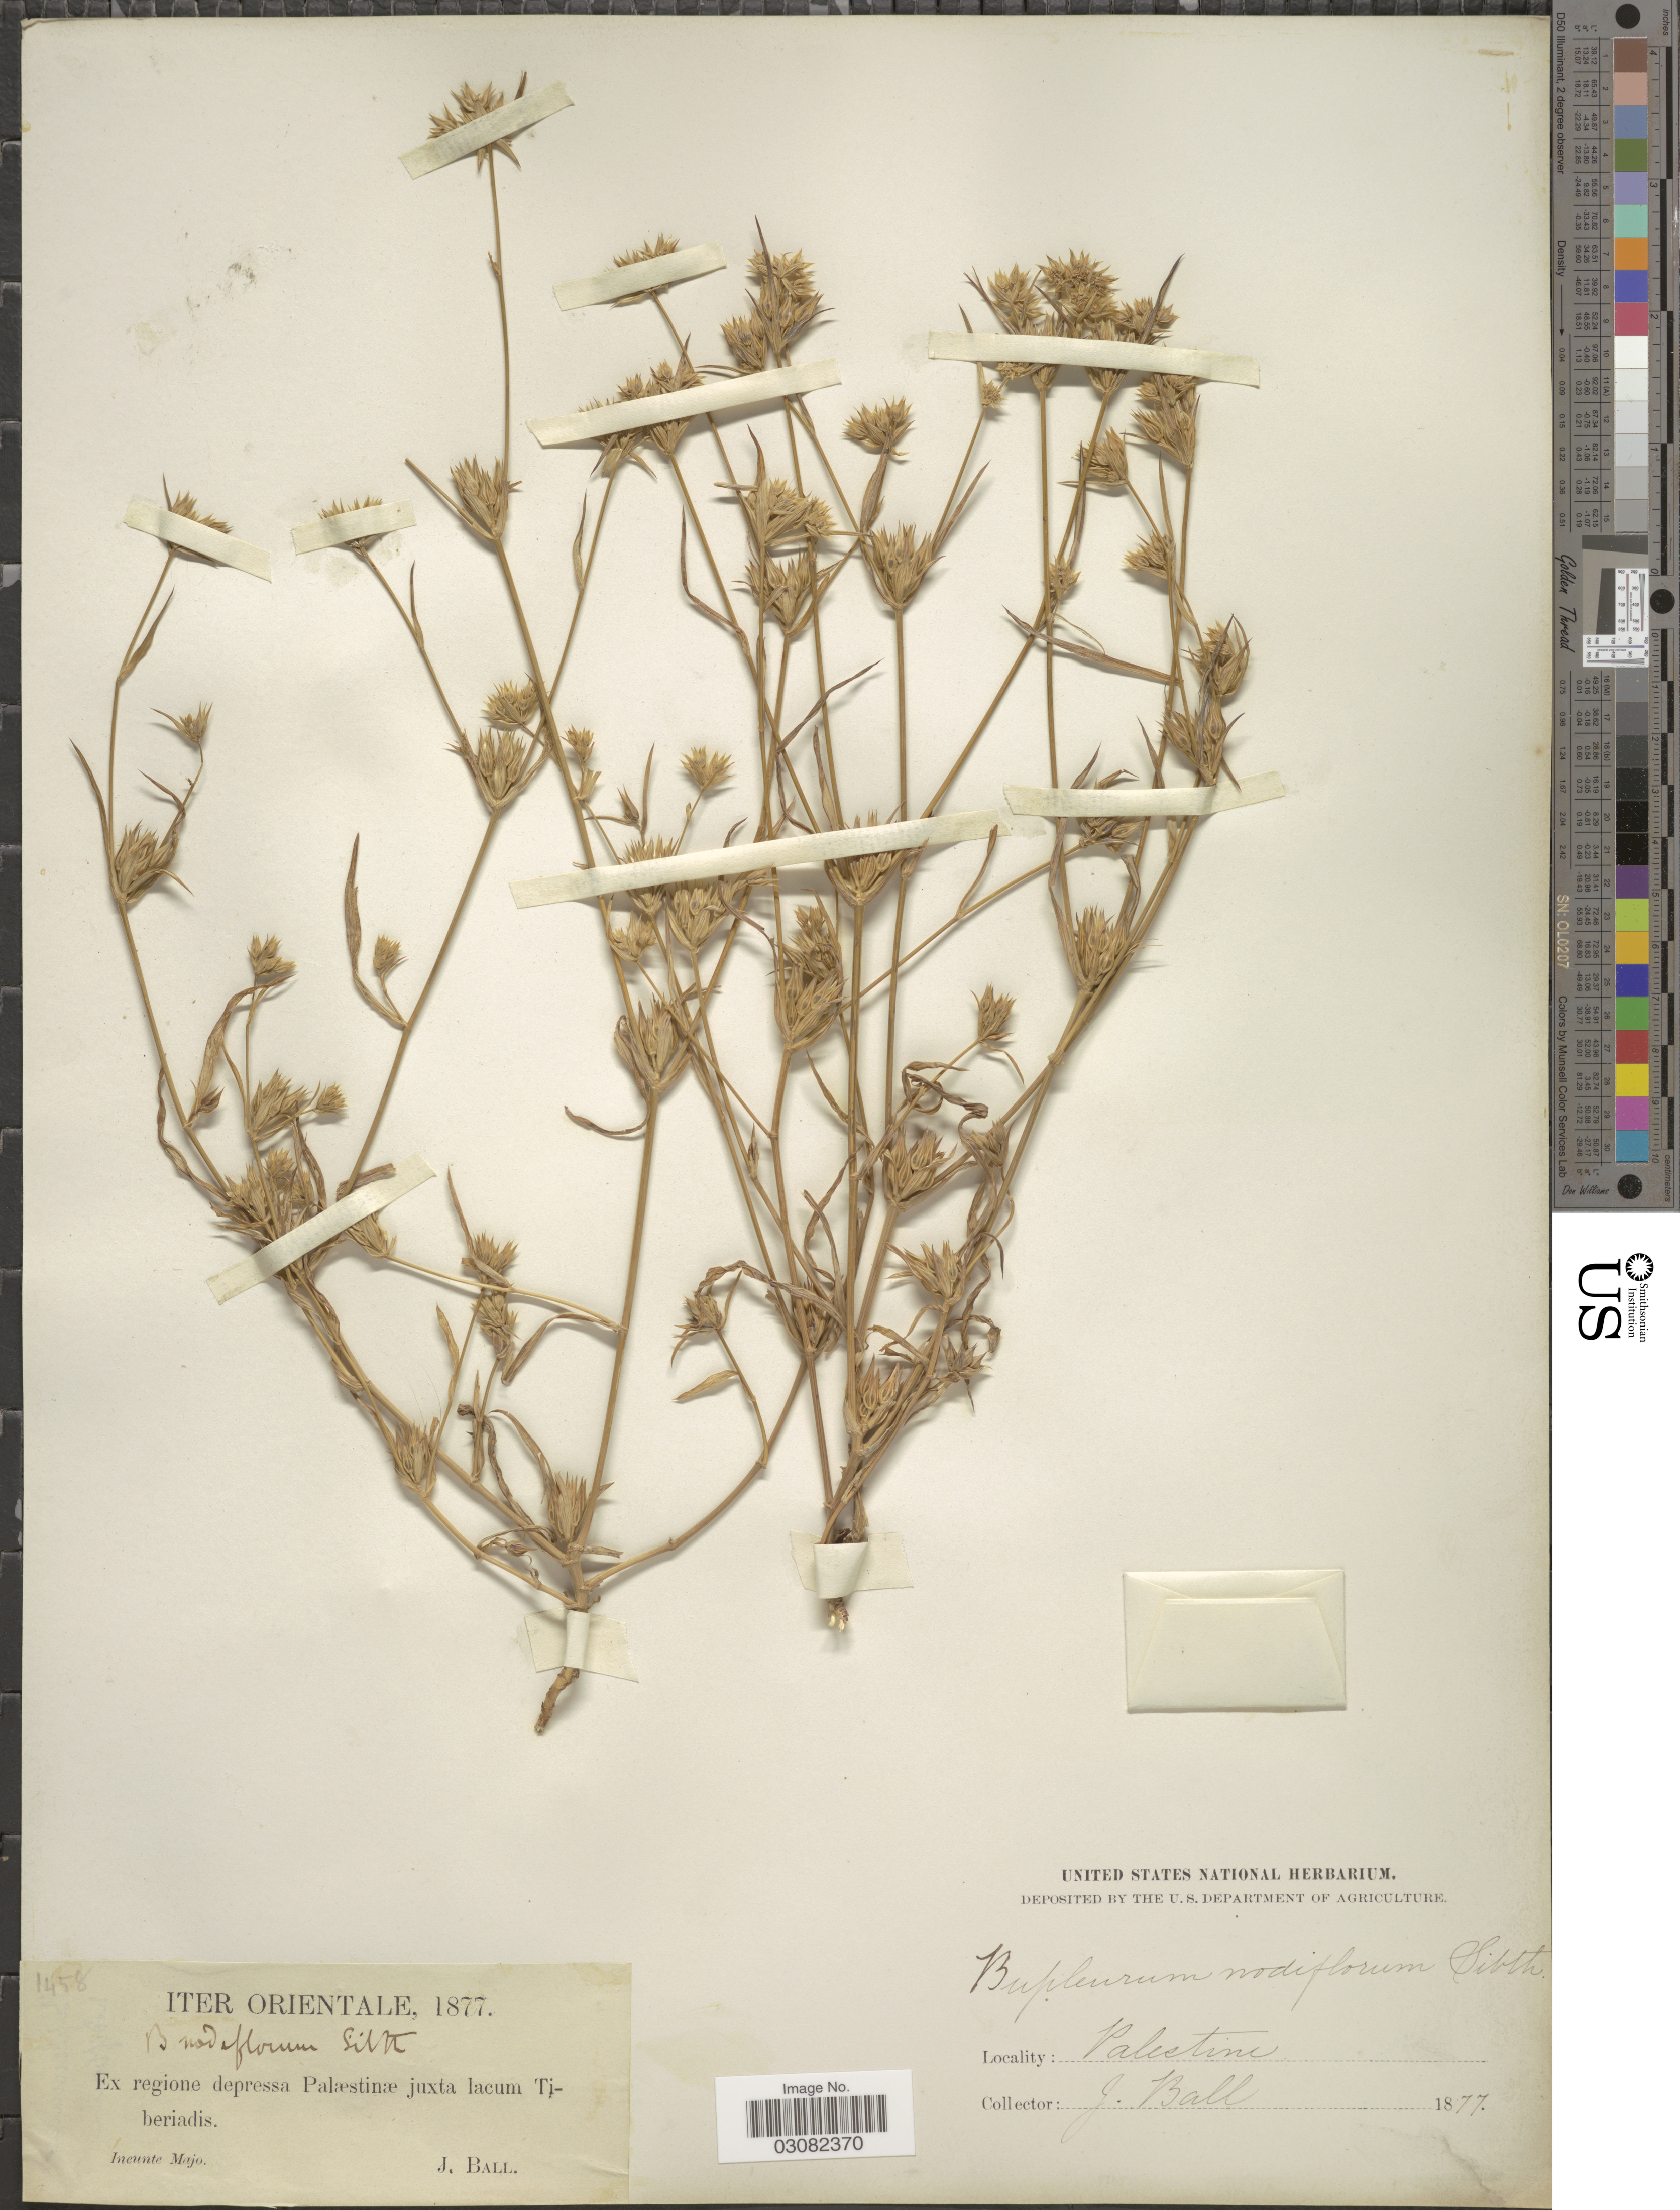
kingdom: Plantae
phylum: Tracheophyta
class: Magnoliopsida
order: Apiales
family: Apiaceae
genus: Bupleurum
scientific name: Bupleurum nodiflorum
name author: Sibth. & Sm.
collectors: J. Ball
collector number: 1458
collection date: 1877-05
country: Israel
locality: Orientale. Ex regione depressa Palæstinæ juxta lacum Tiberiadis.